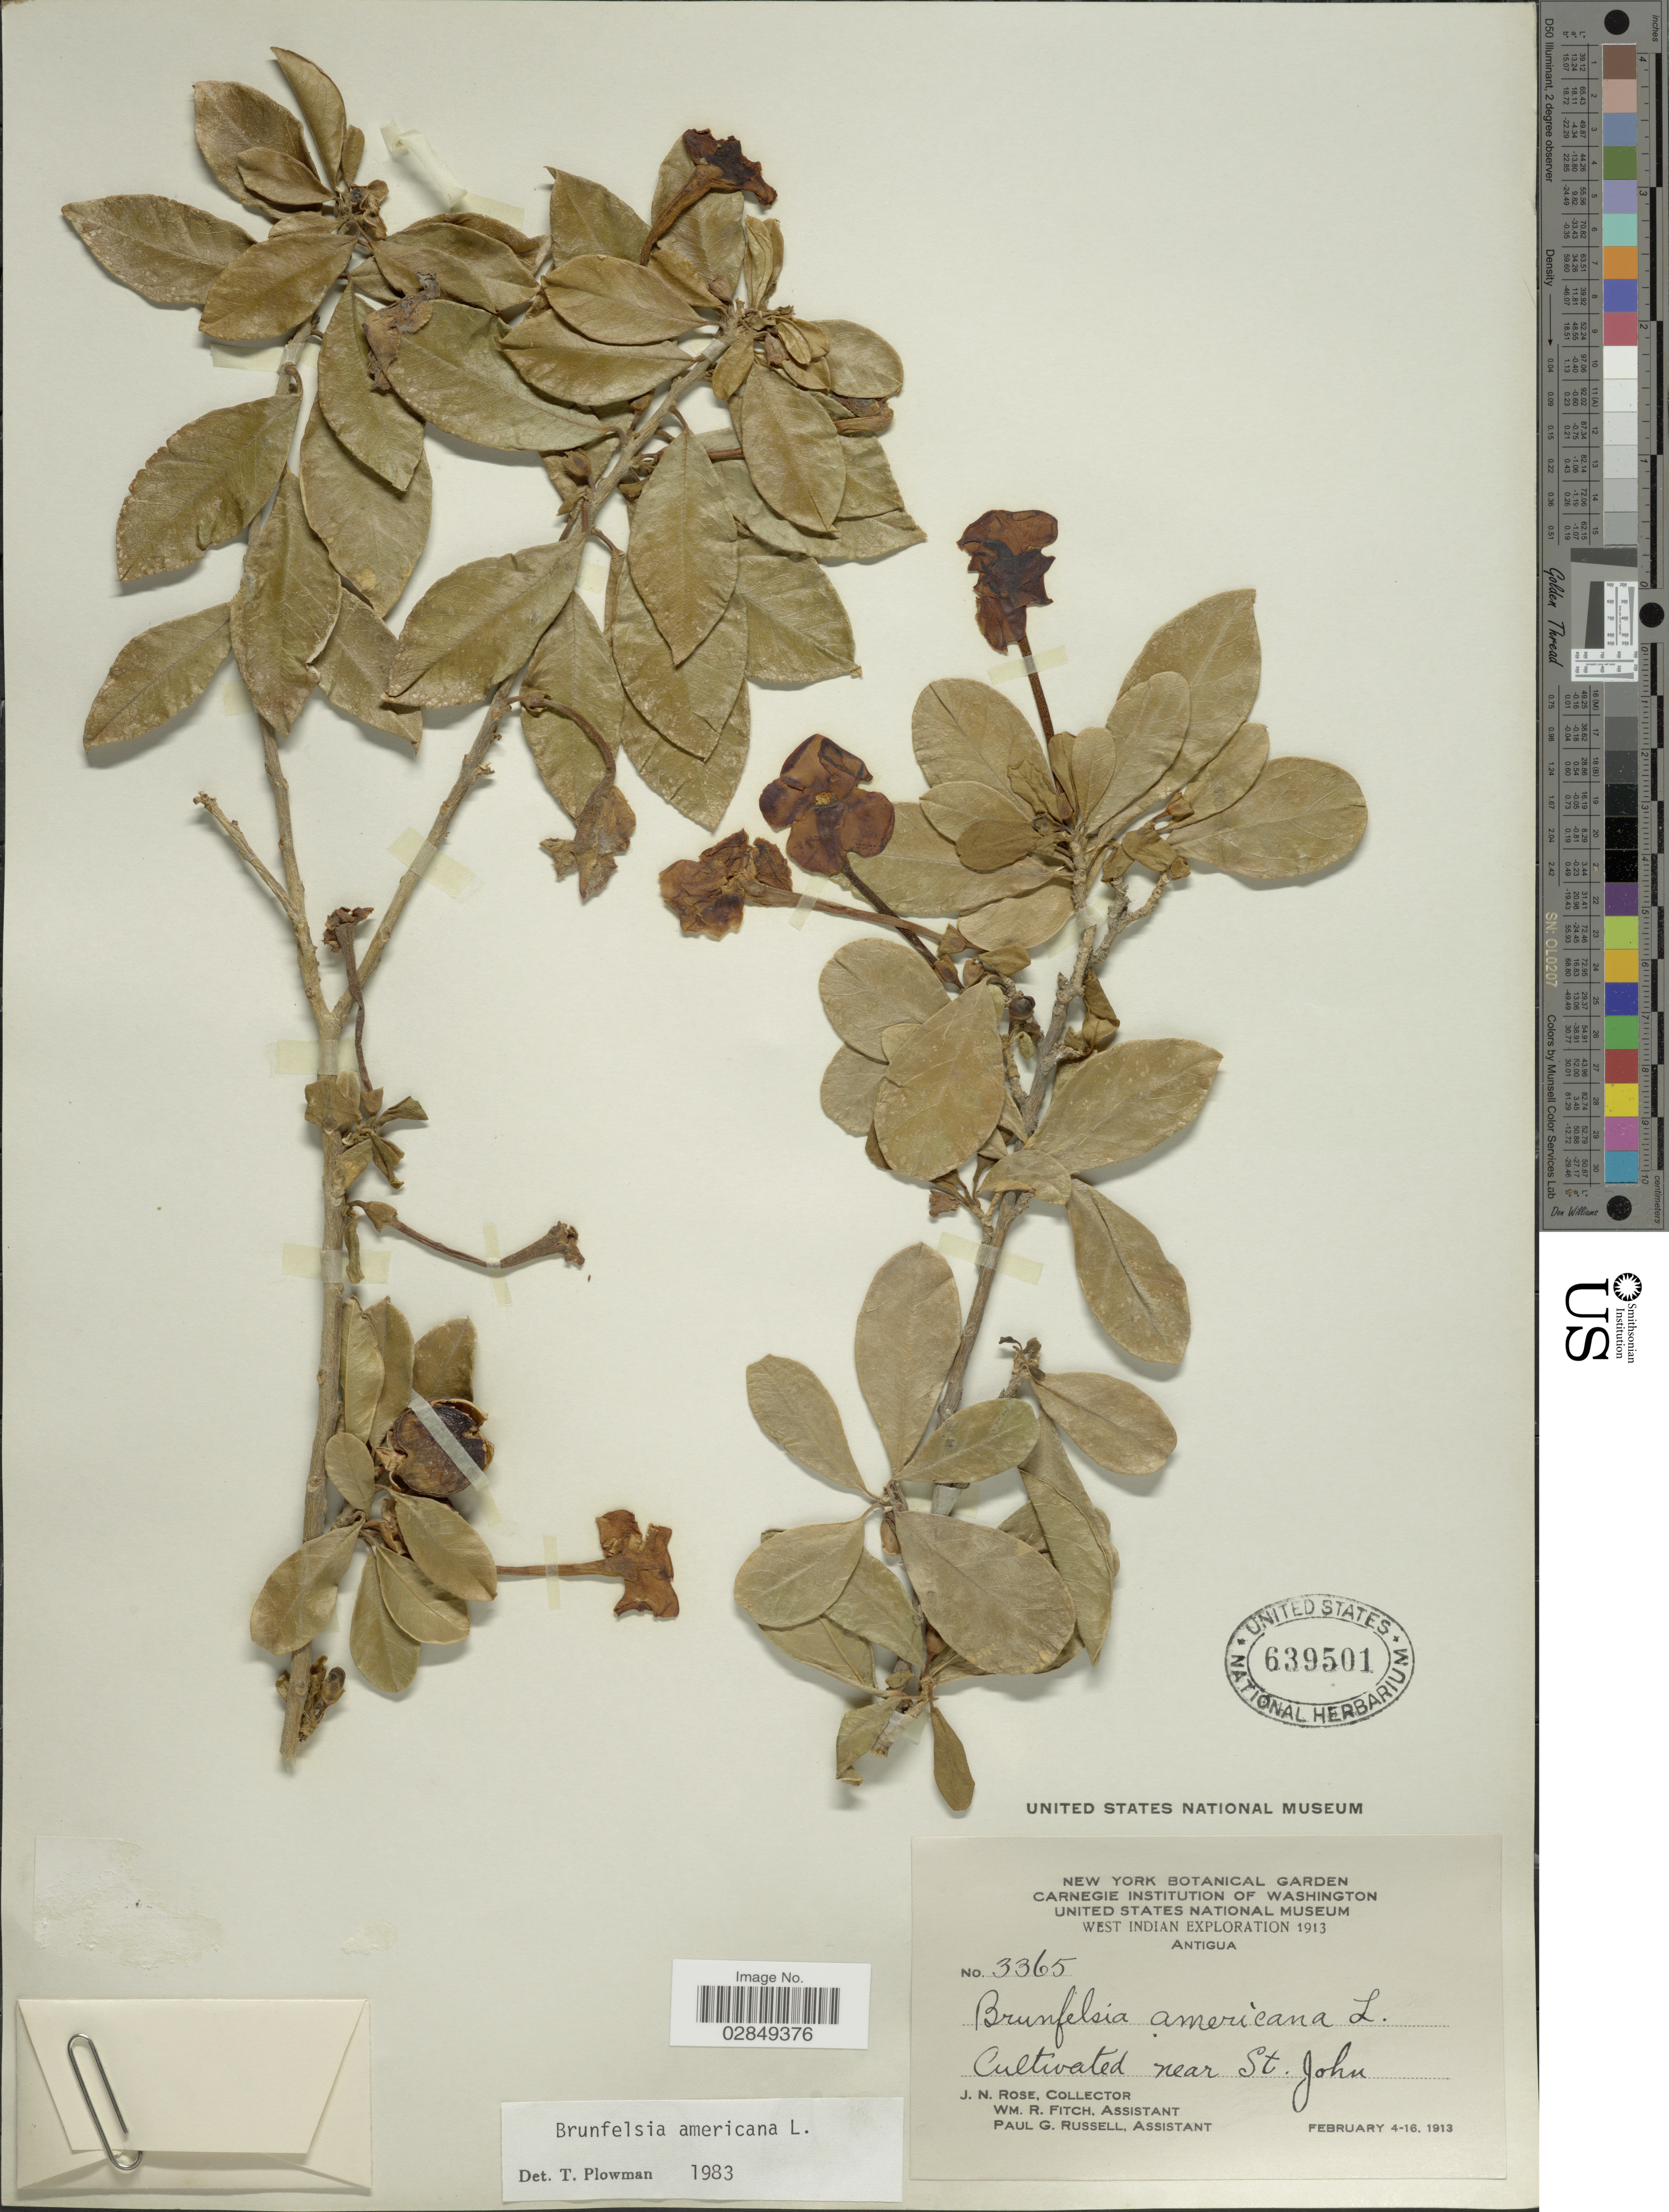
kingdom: Plantae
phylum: Tracheophyta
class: Magnoliopsida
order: Solanales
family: Solanaceae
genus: Brunfelsia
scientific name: Brunfelsia americana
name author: L.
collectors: J. N. Rose, W. R. Fitch & P. G. Russell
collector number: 3365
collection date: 1913-02-04/1913-02-16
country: Antigua and Barbuda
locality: Antigua. West Indian. Cultivated near St. John.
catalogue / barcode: US 639501